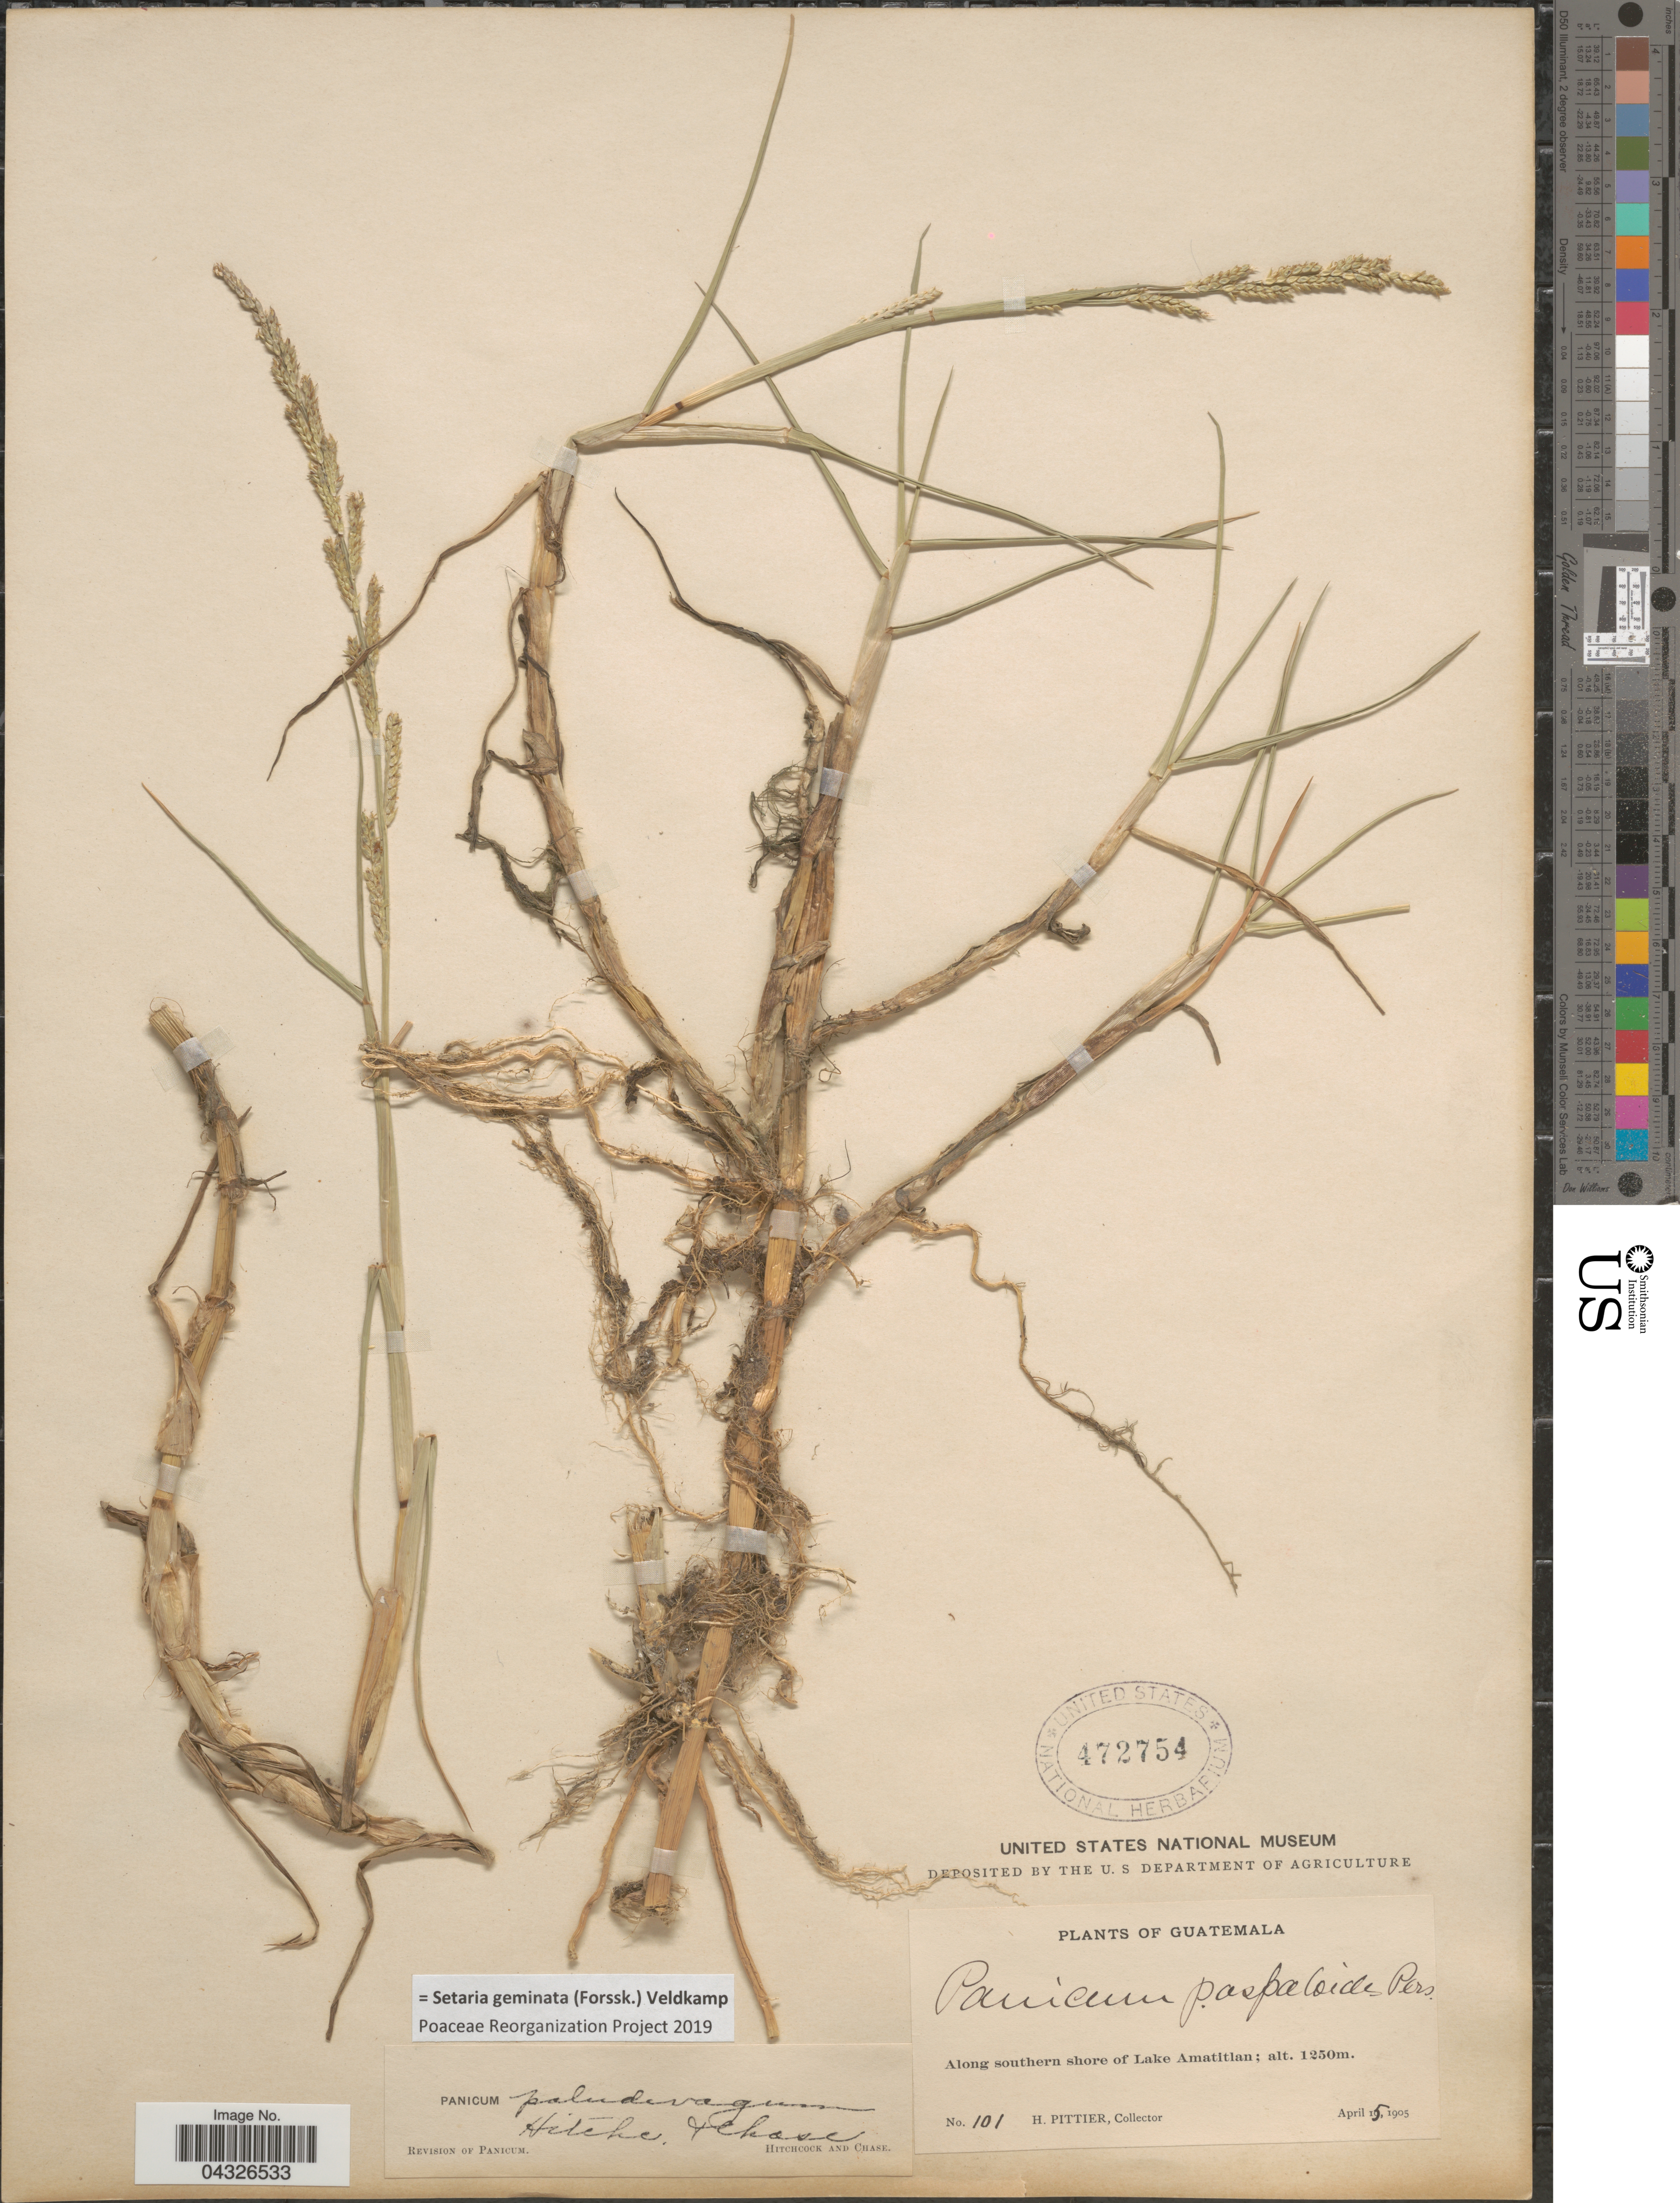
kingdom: Plantae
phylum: Tracheophyta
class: Liliopsida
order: Poales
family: Poaceae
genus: Setaria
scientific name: Setaria geminata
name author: (Forssk.) Veldkamp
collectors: H. F. Pittier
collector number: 101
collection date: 1905-04-05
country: Guatemala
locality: Along southern shore of Lake Amatitlan.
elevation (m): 1250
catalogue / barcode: US 472754